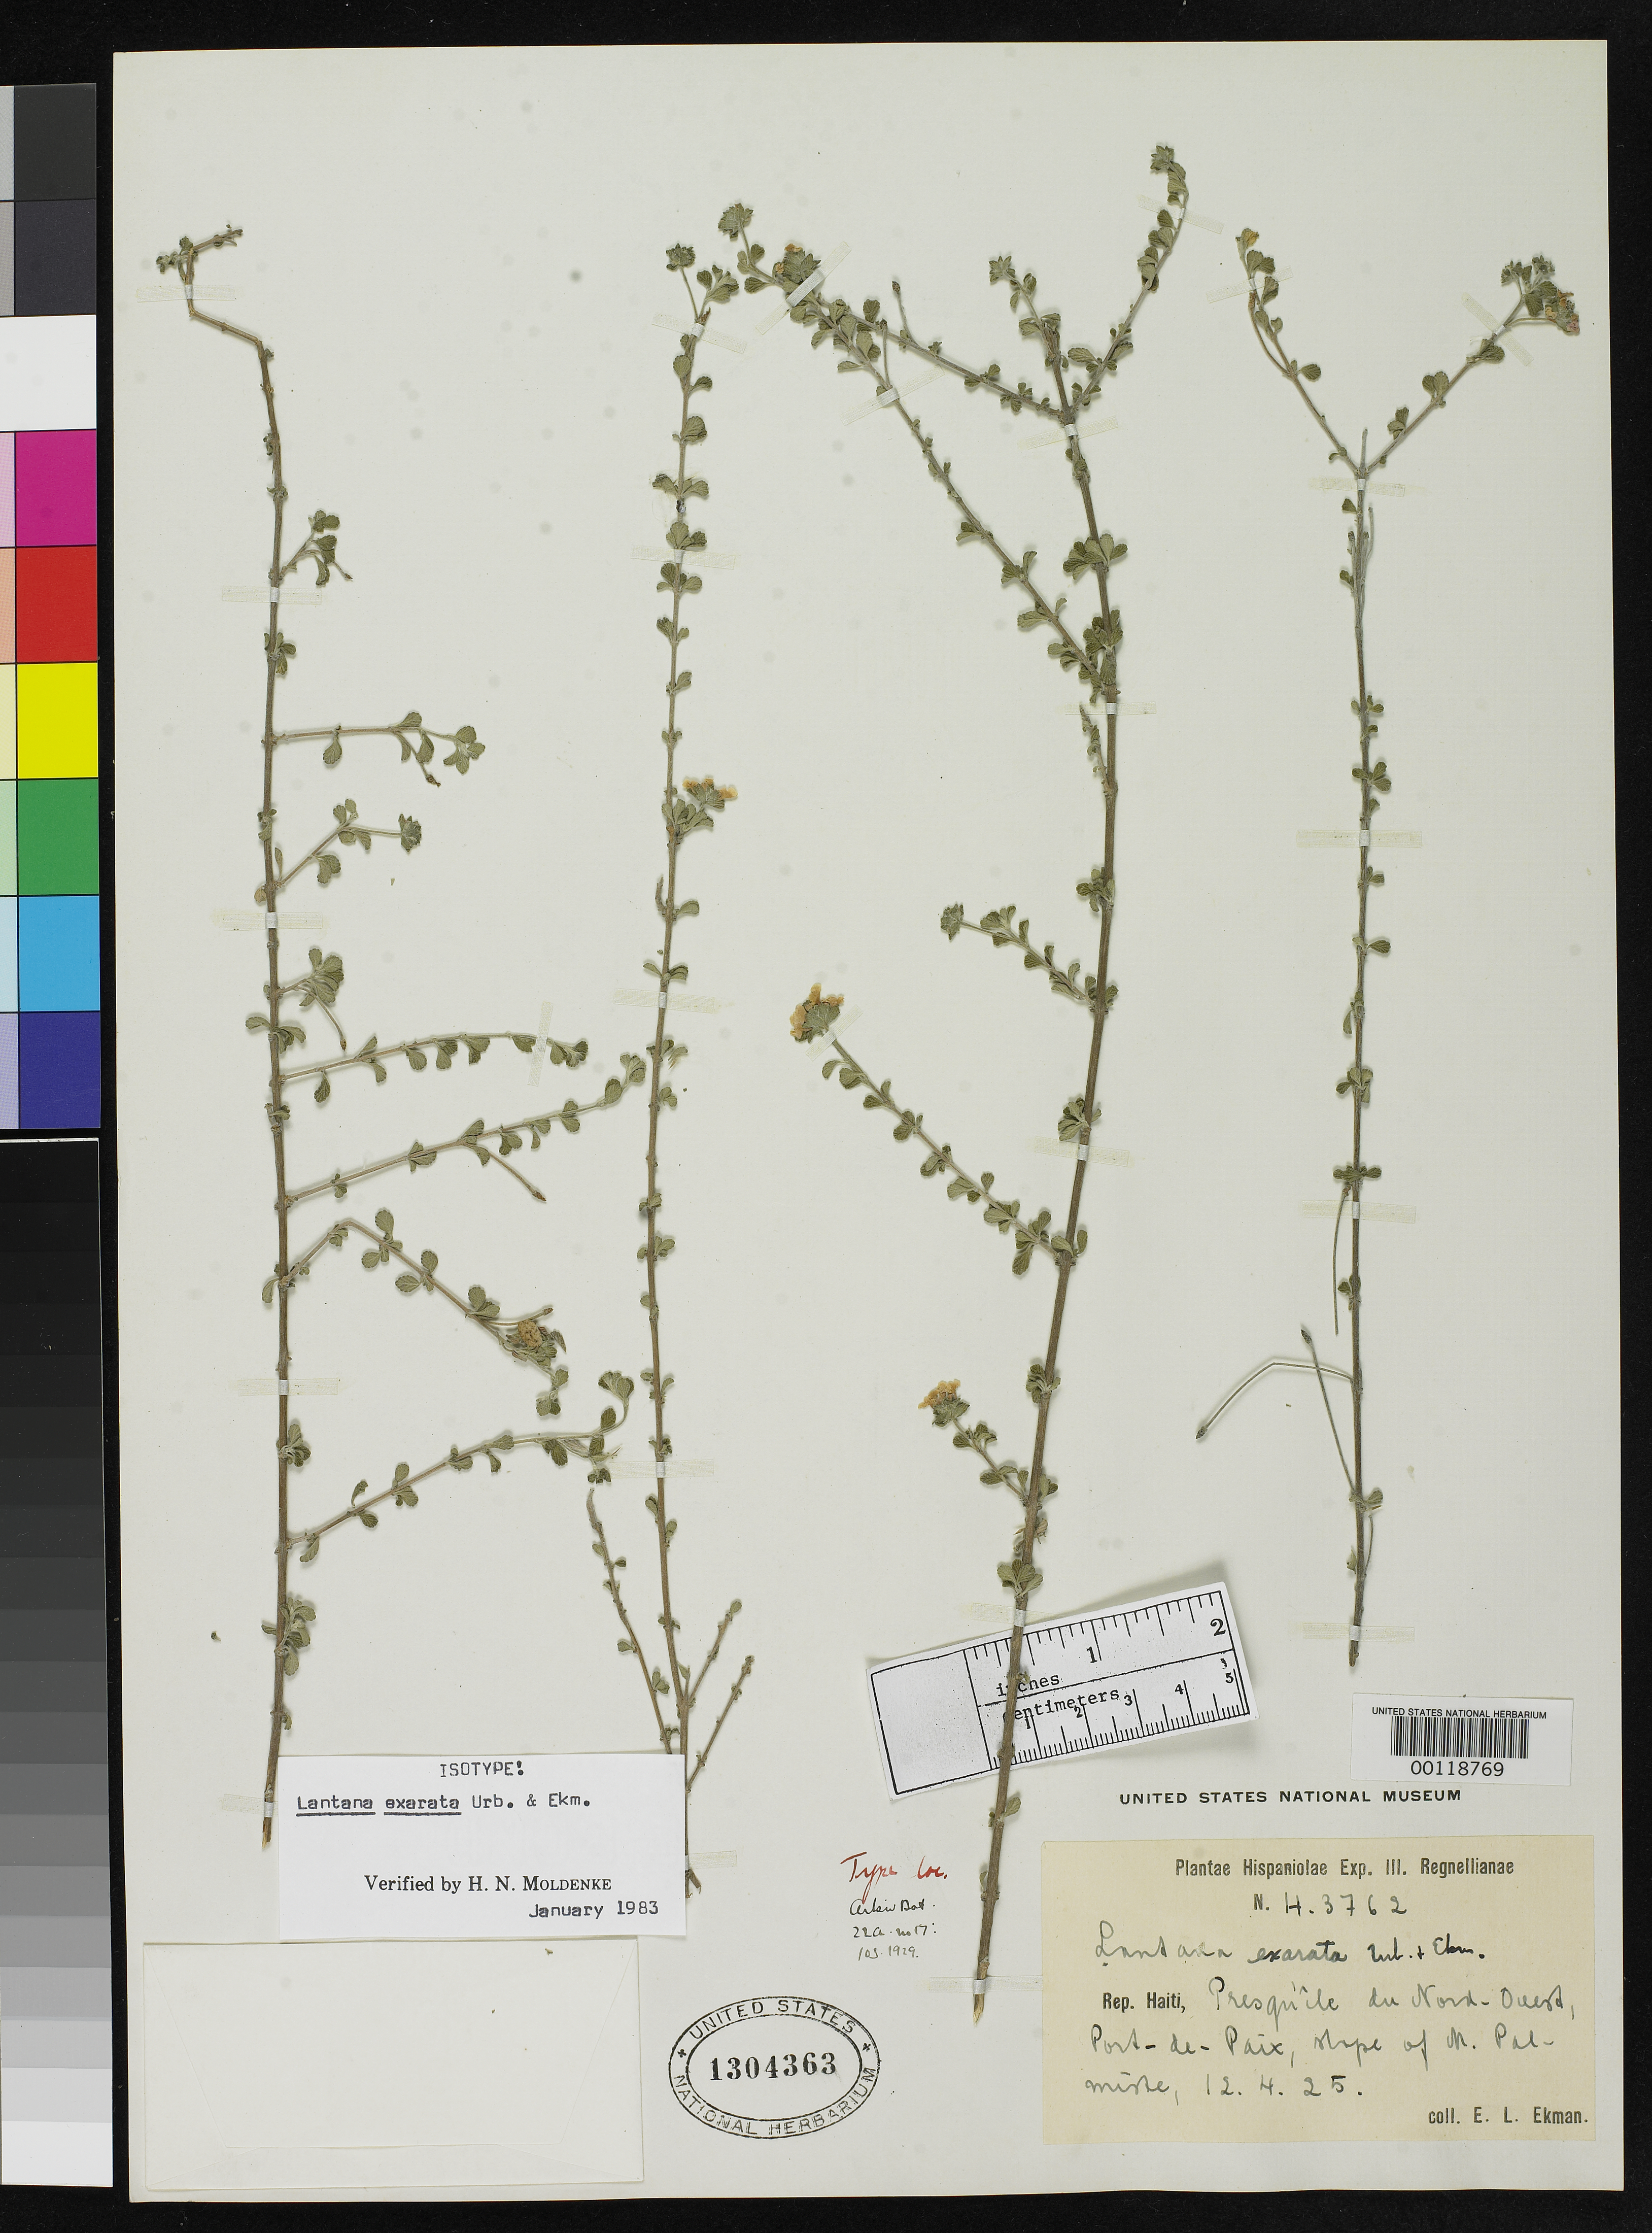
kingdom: Plantae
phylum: Tracheophyta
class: Magnoliopsida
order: Lamiales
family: Verbenaceae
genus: Lantana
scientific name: Lantana exarata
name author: Urb. & Ekman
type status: Isosyntype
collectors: E. L. Ekman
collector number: H 3762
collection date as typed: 12 Apr 1925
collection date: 1925-04-12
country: Haiti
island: Hispaniola Island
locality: Port-de-Paix, Morne Palmiste.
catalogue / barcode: US 1304363